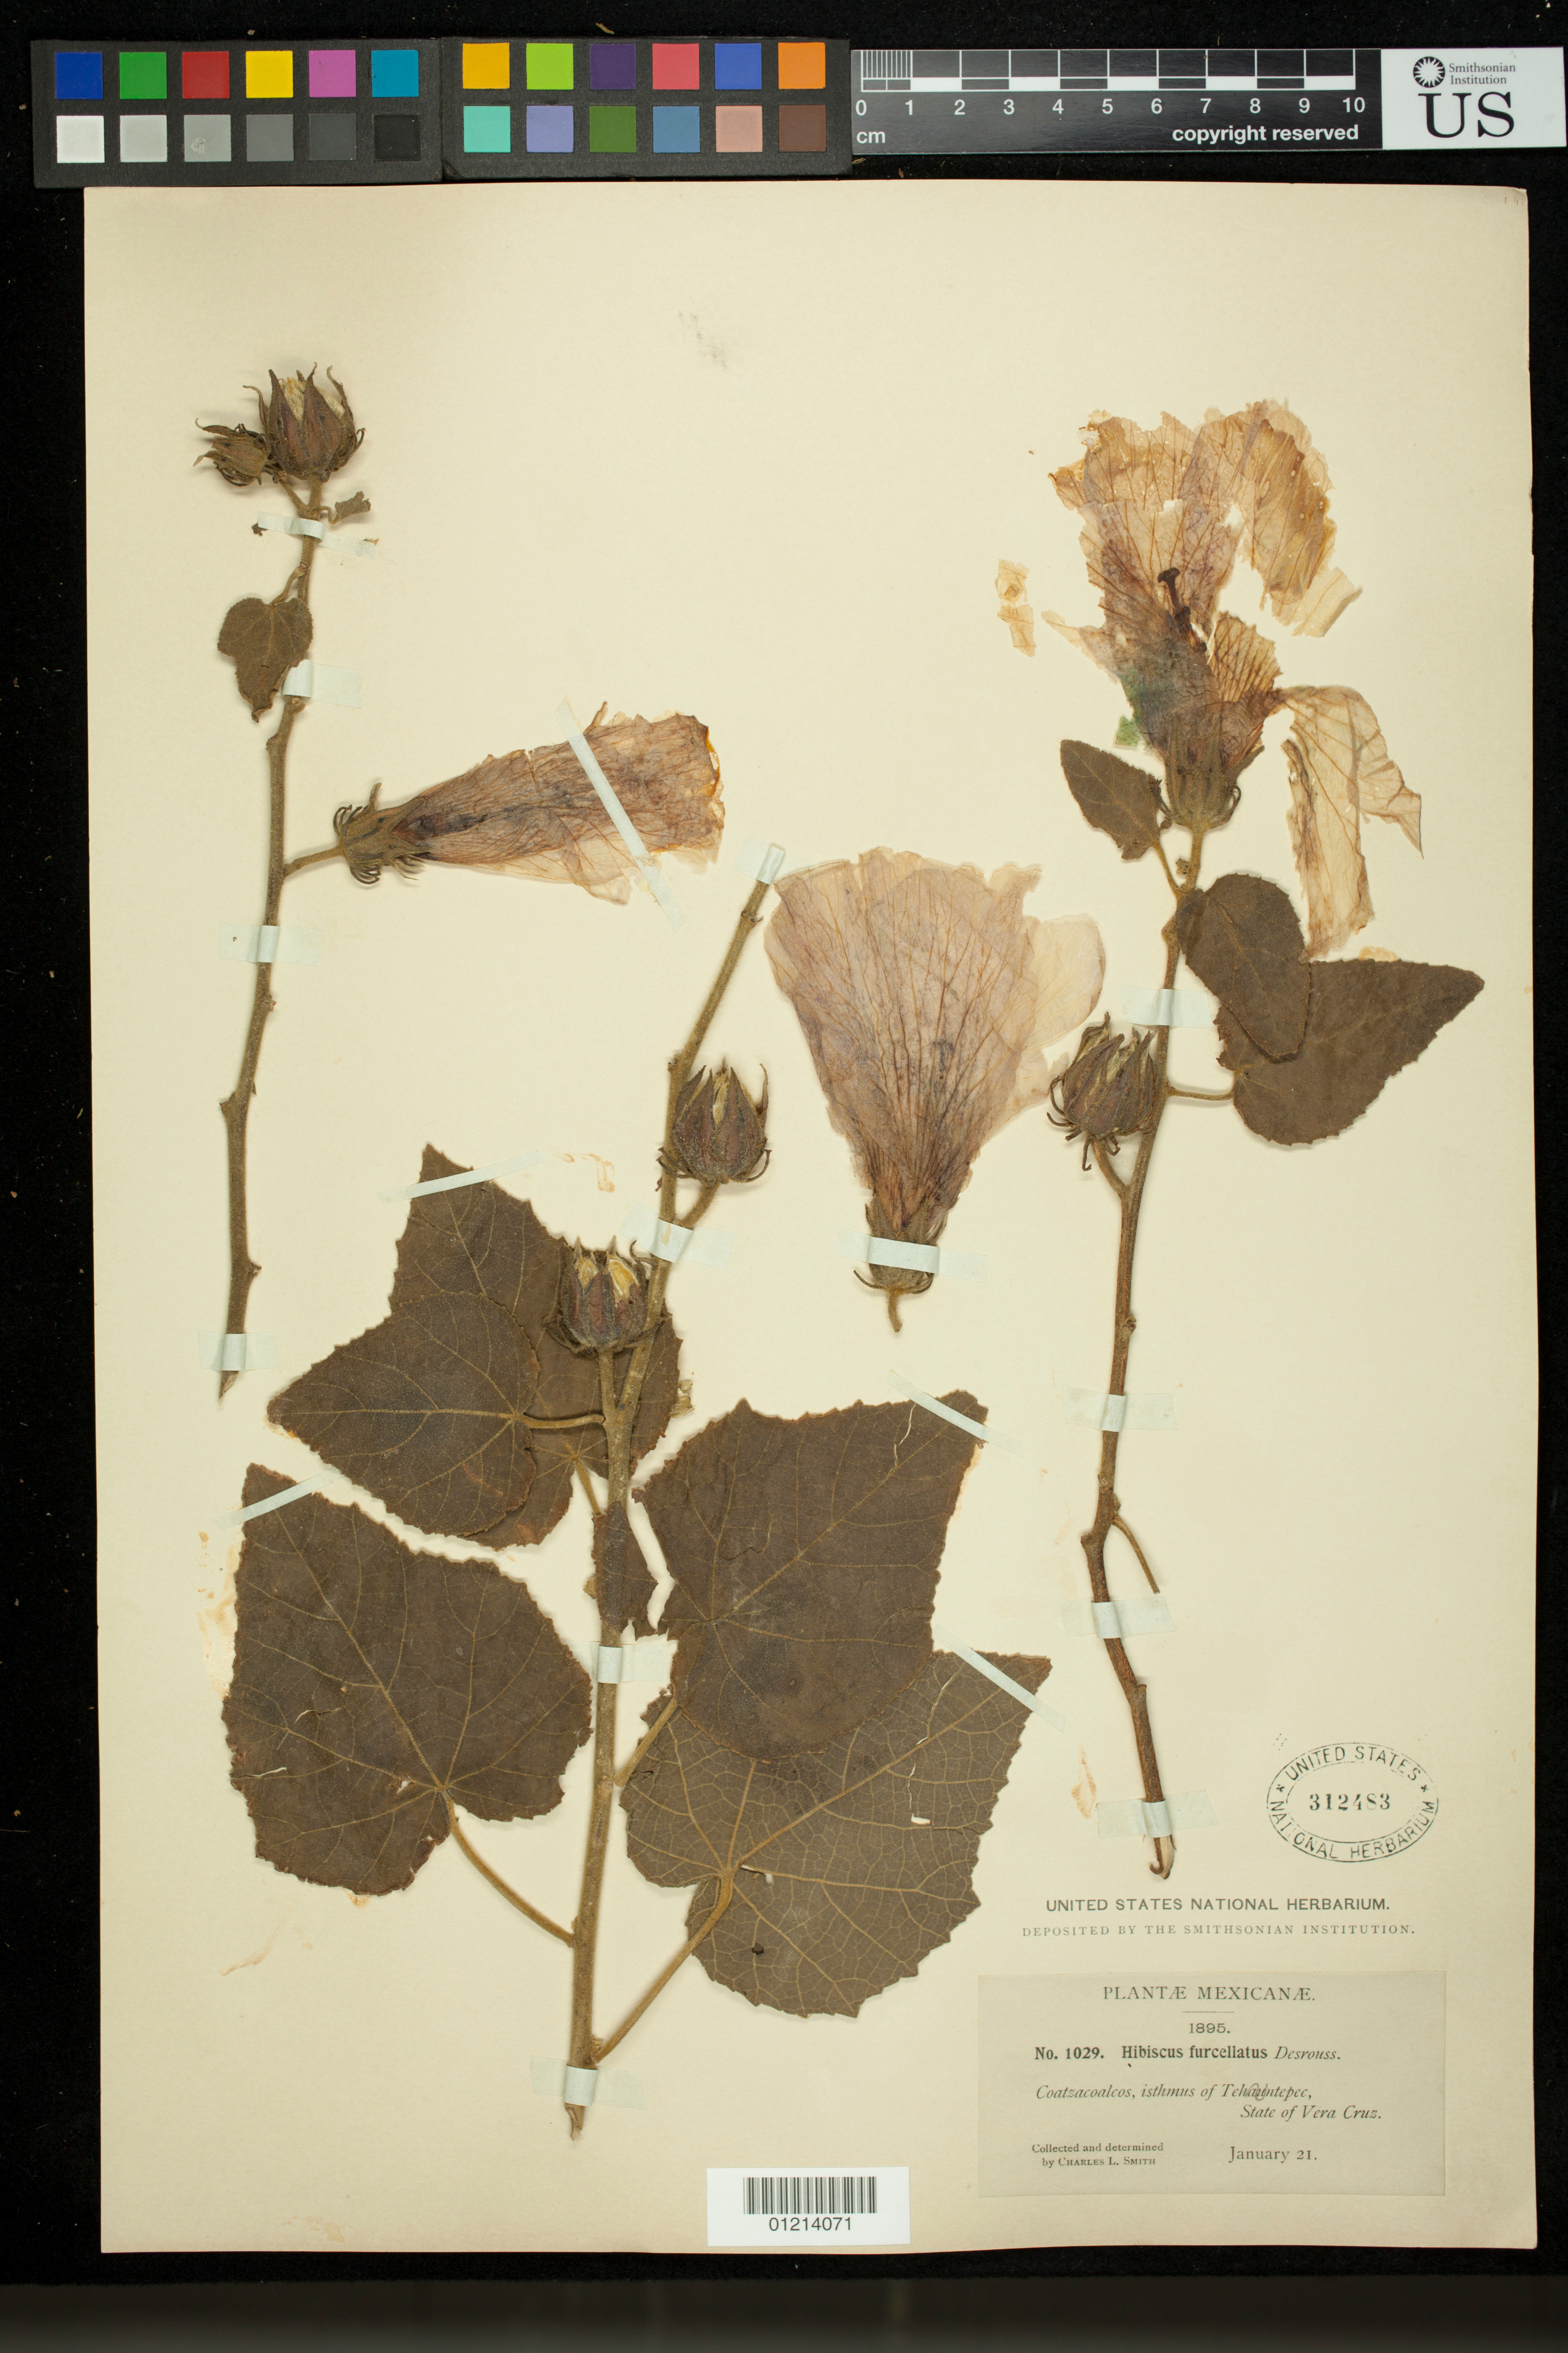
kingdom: Plantae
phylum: Tracheophyta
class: Magnoliopsida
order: Malvales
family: Malvaceae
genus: Sabdariffa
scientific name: Sabdariffa maculata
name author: (Lam.) M.M. Hanes & R.L. Barrett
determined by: Dorr, Laurence J., Curator (BOT), Smithsonian Institution - National Museum of Natural History (UNITED STATES)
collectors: C. L. Smith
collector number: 1029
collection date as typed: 21 Jan 1895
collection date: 1895-01-21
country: Mexico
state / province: Veracruz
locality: Coatzacoalcos, isthmus of Tehuantepec, State of Vera Cruz.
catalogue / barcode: US 312483